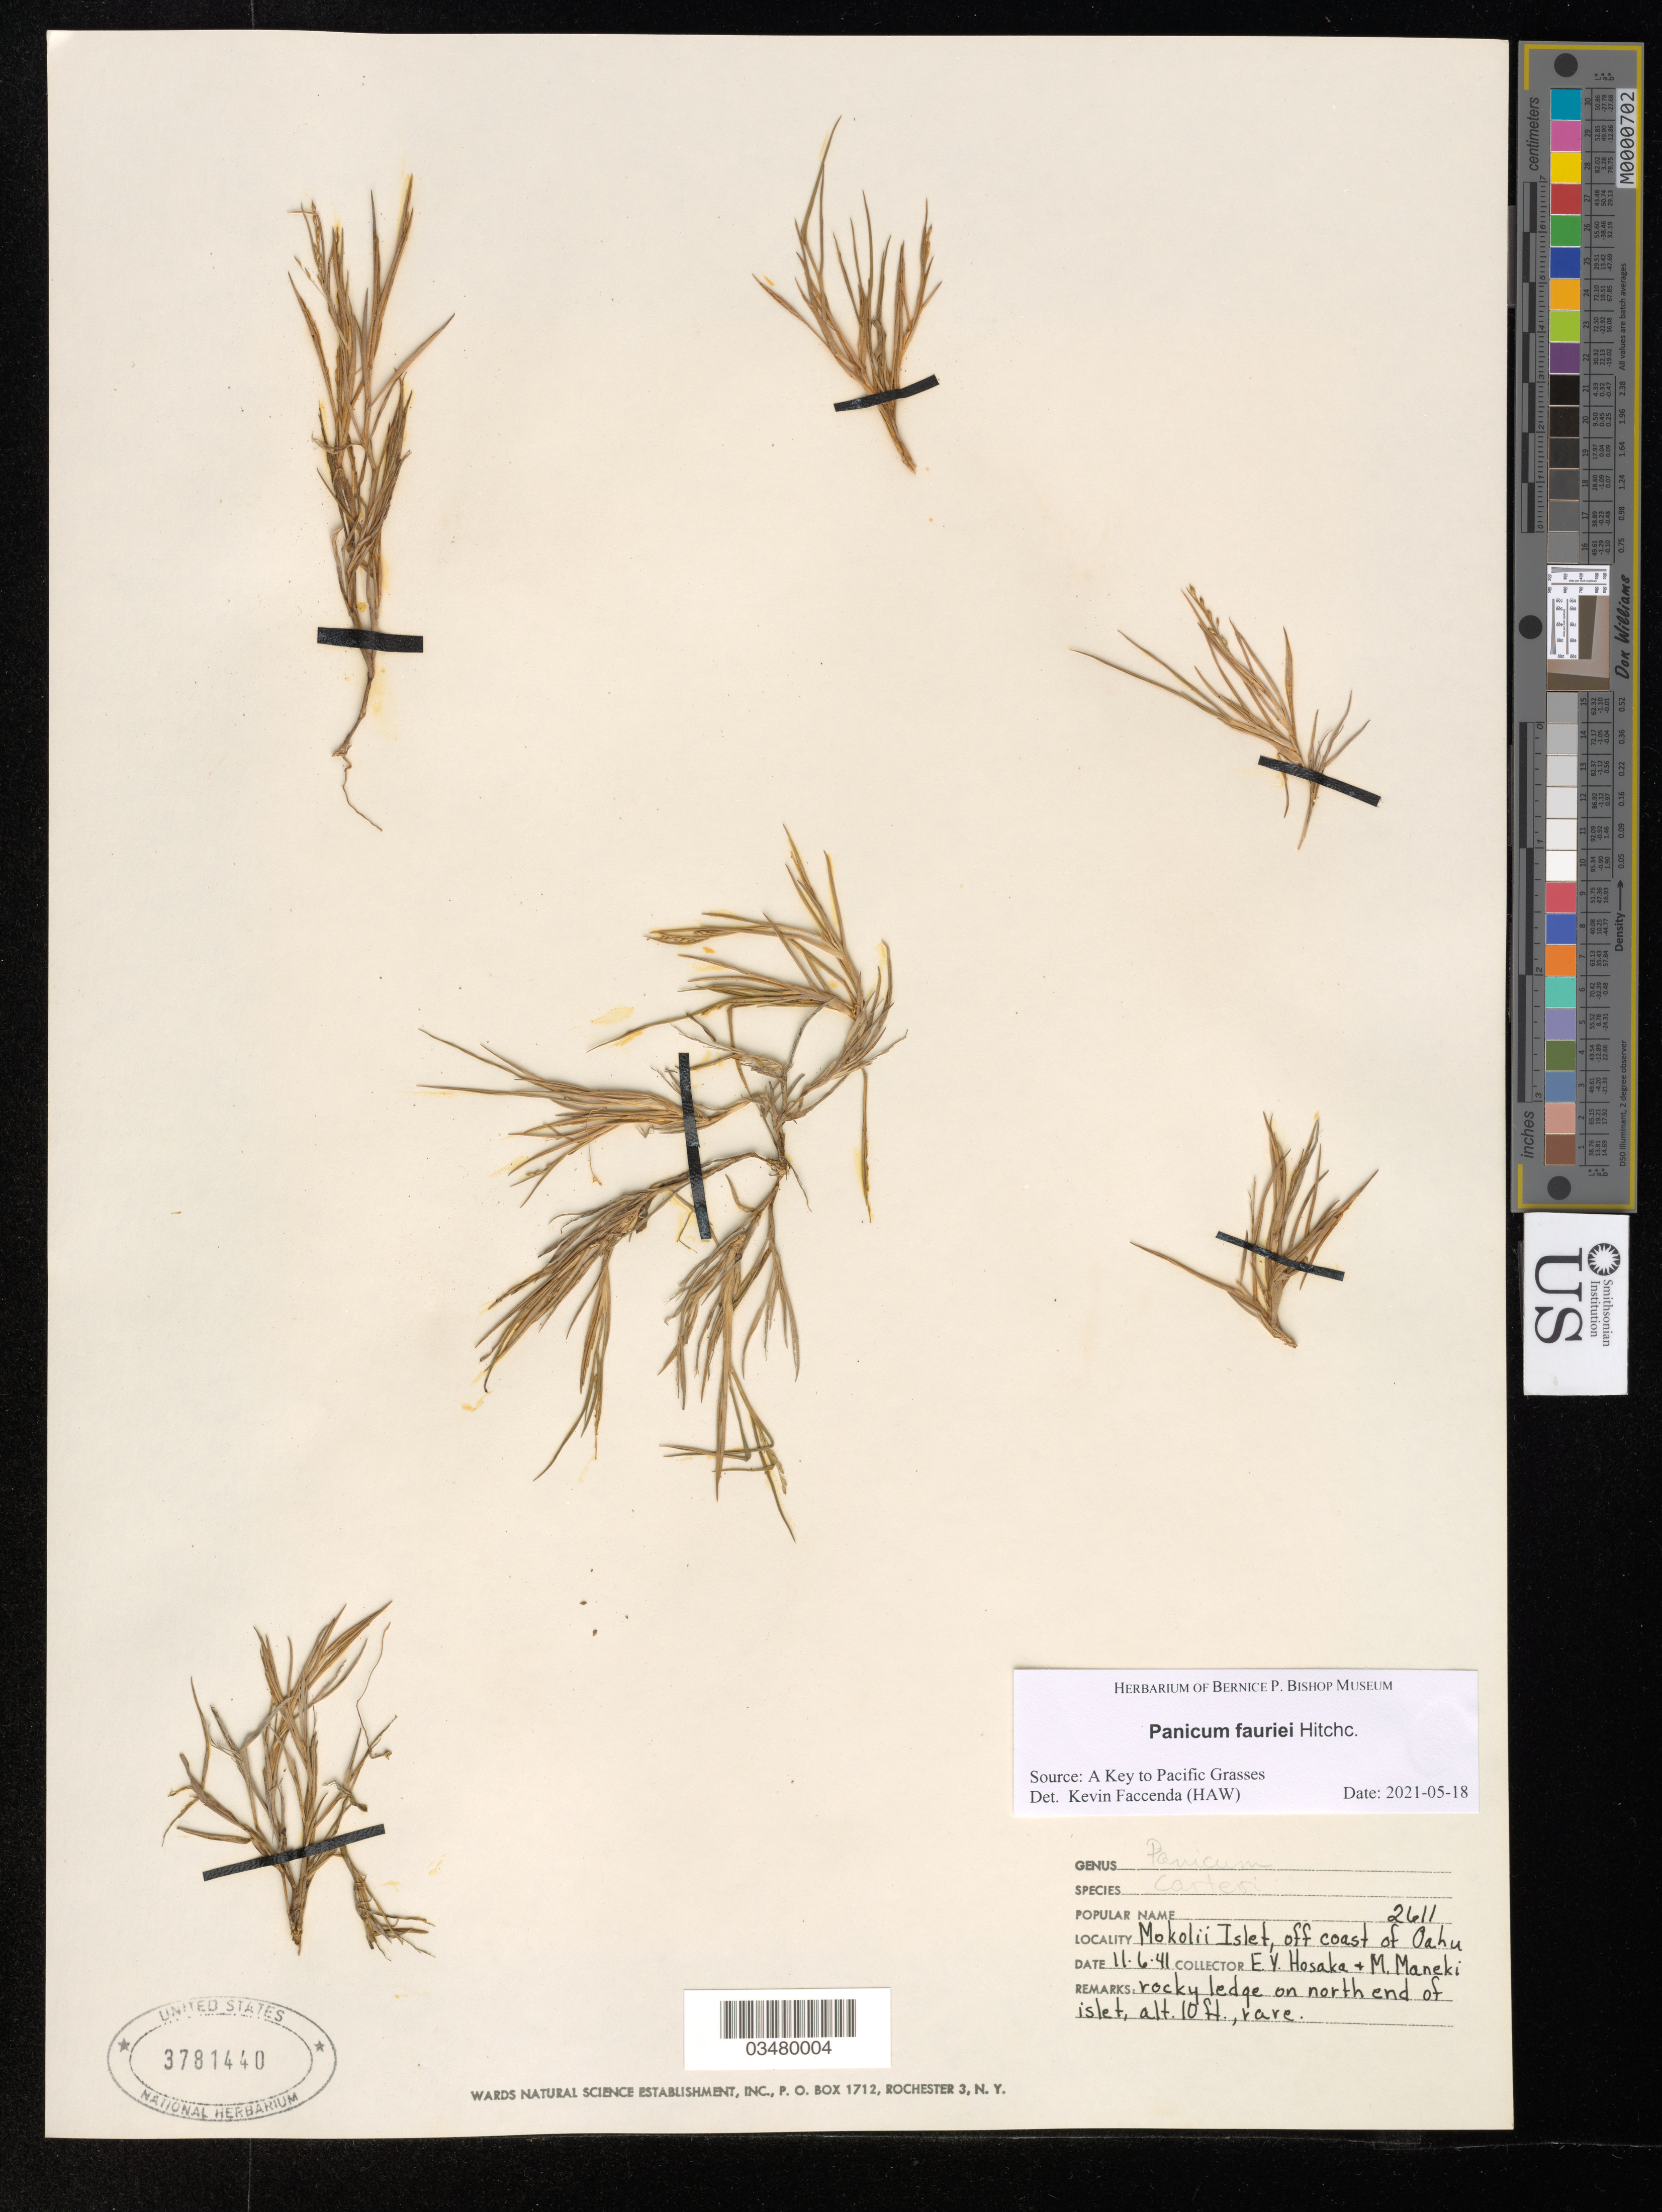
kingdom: Plantae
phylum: Tracheophyta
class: Liliopsida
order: Poales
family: Poaceae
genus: Panicum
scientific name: Panicum fauriei var. carteri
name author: (Hosaka) Davidse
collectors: E. Y. Hosaka & M. Maneki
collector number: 2611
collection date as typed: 06 Nov 1941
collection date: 1941-11-06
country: United States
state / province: Hawaii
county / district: Honolulu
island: Mokoli'i [Chinamans Hat] Islet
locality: North end of Mokli'i Islet off coast of Oahu, (Kaneohe Bay).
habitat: Rocky ledge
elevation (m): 3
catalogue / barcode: US 3781440